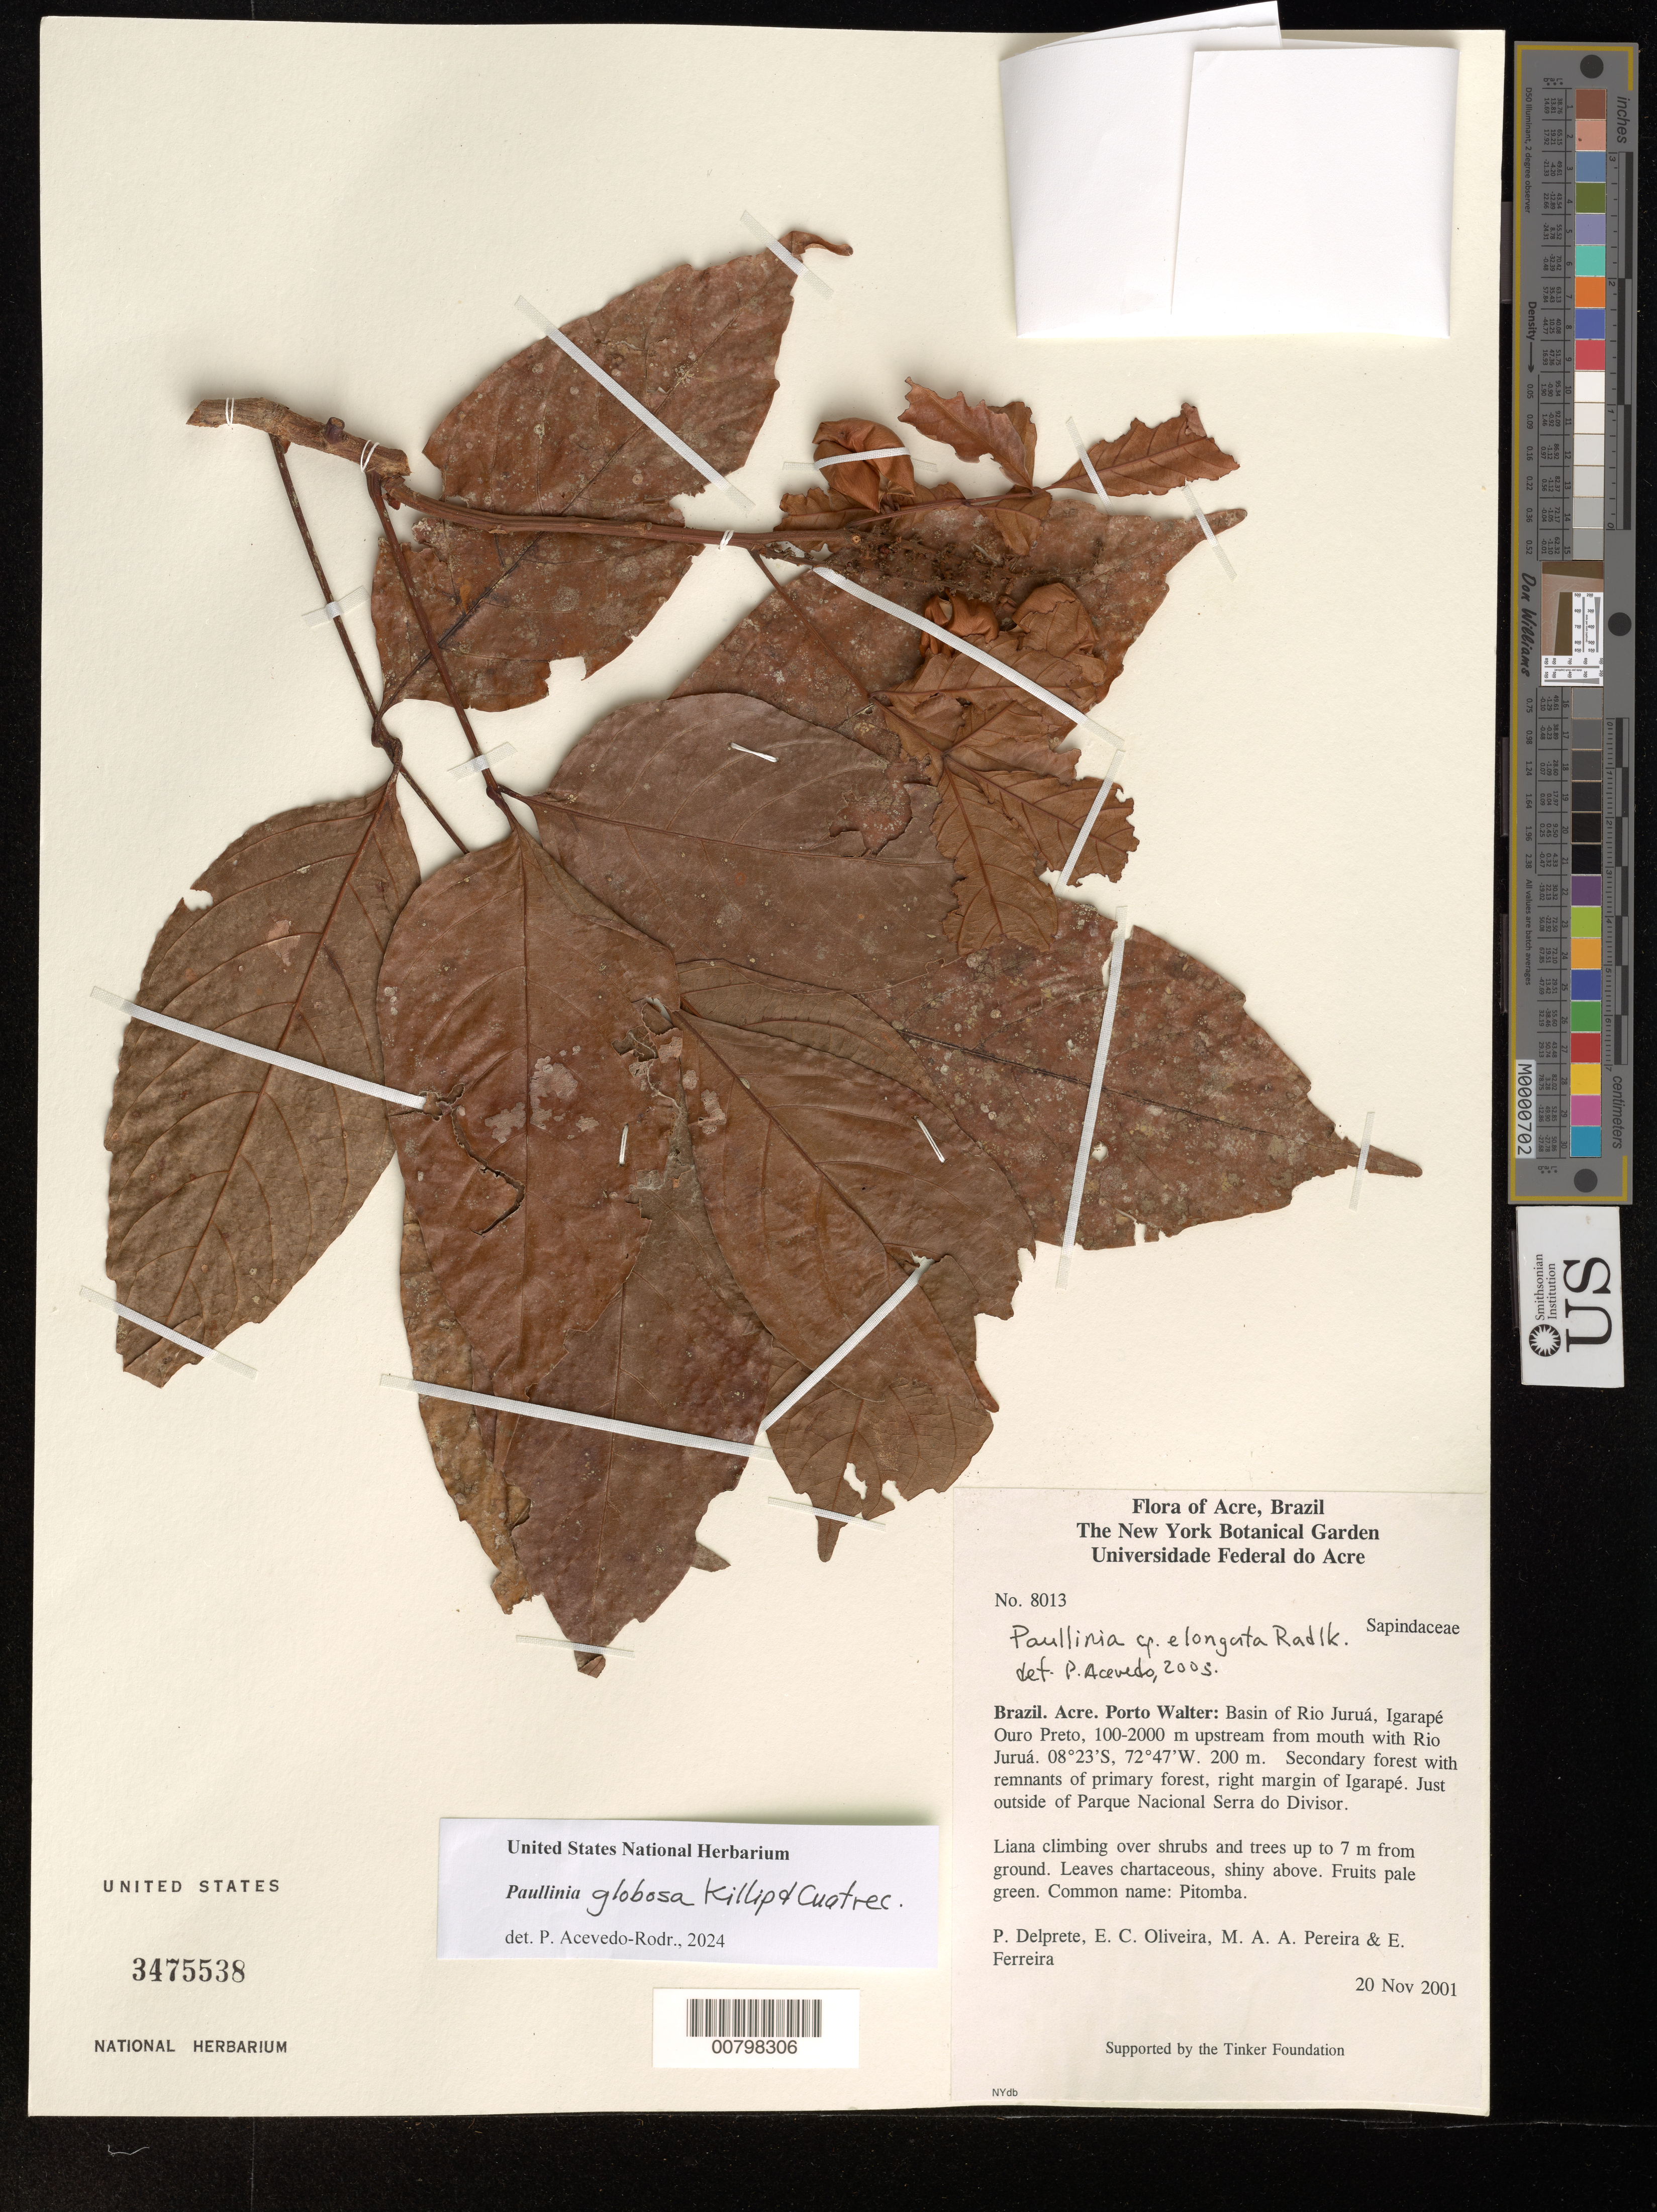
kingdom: Plantae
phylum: Tracheophyta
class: Magnoliopsida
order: Sapindales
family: Sapindaceae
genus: Paullinia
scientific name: Paullinia globosa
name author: Killip & Cuatrec.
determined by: Acevedo-Rodriguez, P., (US), Smithsonian Institution - National Museum of Natural History (UNITED STATES)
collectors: P. G. Delprete, Oliveira, E. C. de (Determiner), Norris, James N., (US), Smithsonian Institution (Determiner), M. A. Pereira & E. Ferreira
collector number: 8013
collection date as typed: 20 Nov 2001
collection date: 2001-11-20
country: Brazil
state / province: Acre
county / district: Porto Walter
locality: Rio Juruá, Igarapé Ouro Preto, 100-2000 m upstream from mouth with Rio Juruá.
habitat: Secondary forest with remnants of primary forest, right margin of Igarapé. Just outside of Parque Nacional Serra do Divisor.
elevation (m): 200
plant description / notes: Common name: Pitomba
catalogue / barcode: US 3475538